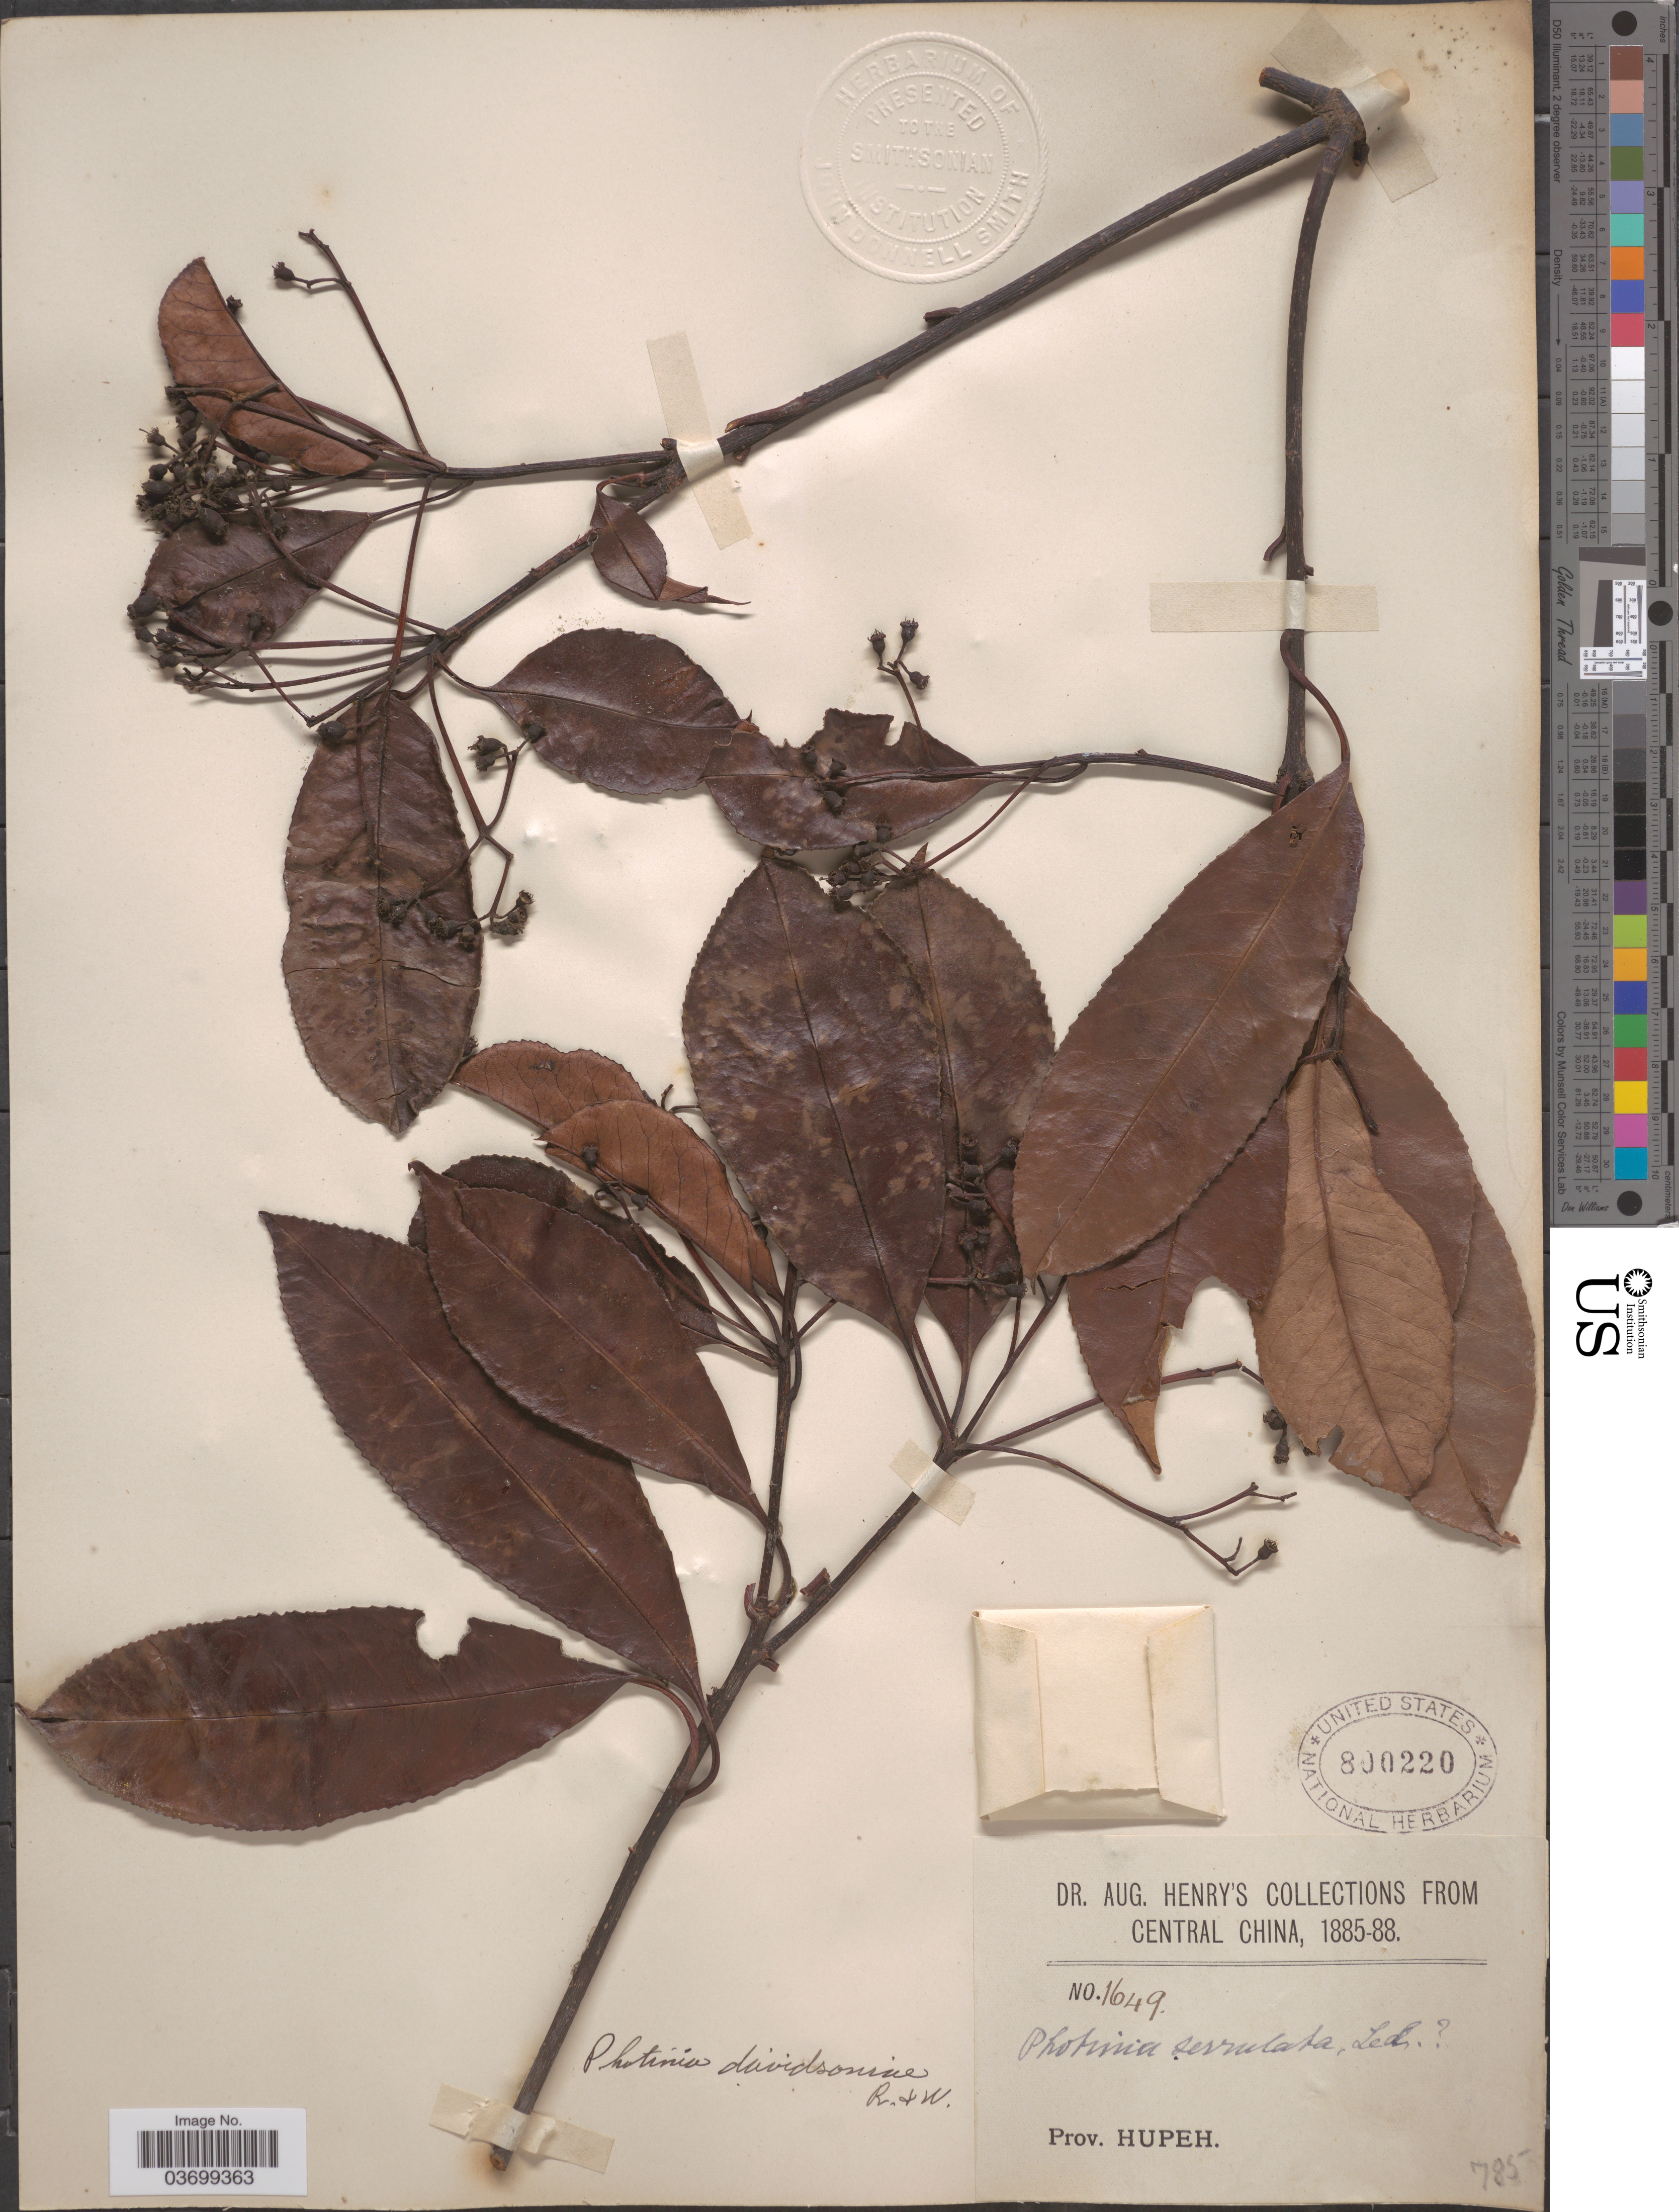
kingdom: Plantae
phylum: Tracheophyta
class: Magnoliopsida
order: Rosales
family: Rosaceae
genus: Photinia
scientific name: Photinia davidsoniae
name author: Rehder & E.H. Wilson in Sarg.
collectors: A. Henry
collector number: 1649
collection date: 1885/1888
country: China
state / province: Hubei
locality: Central China. Prov. Hupeh.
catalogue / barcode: US 800220